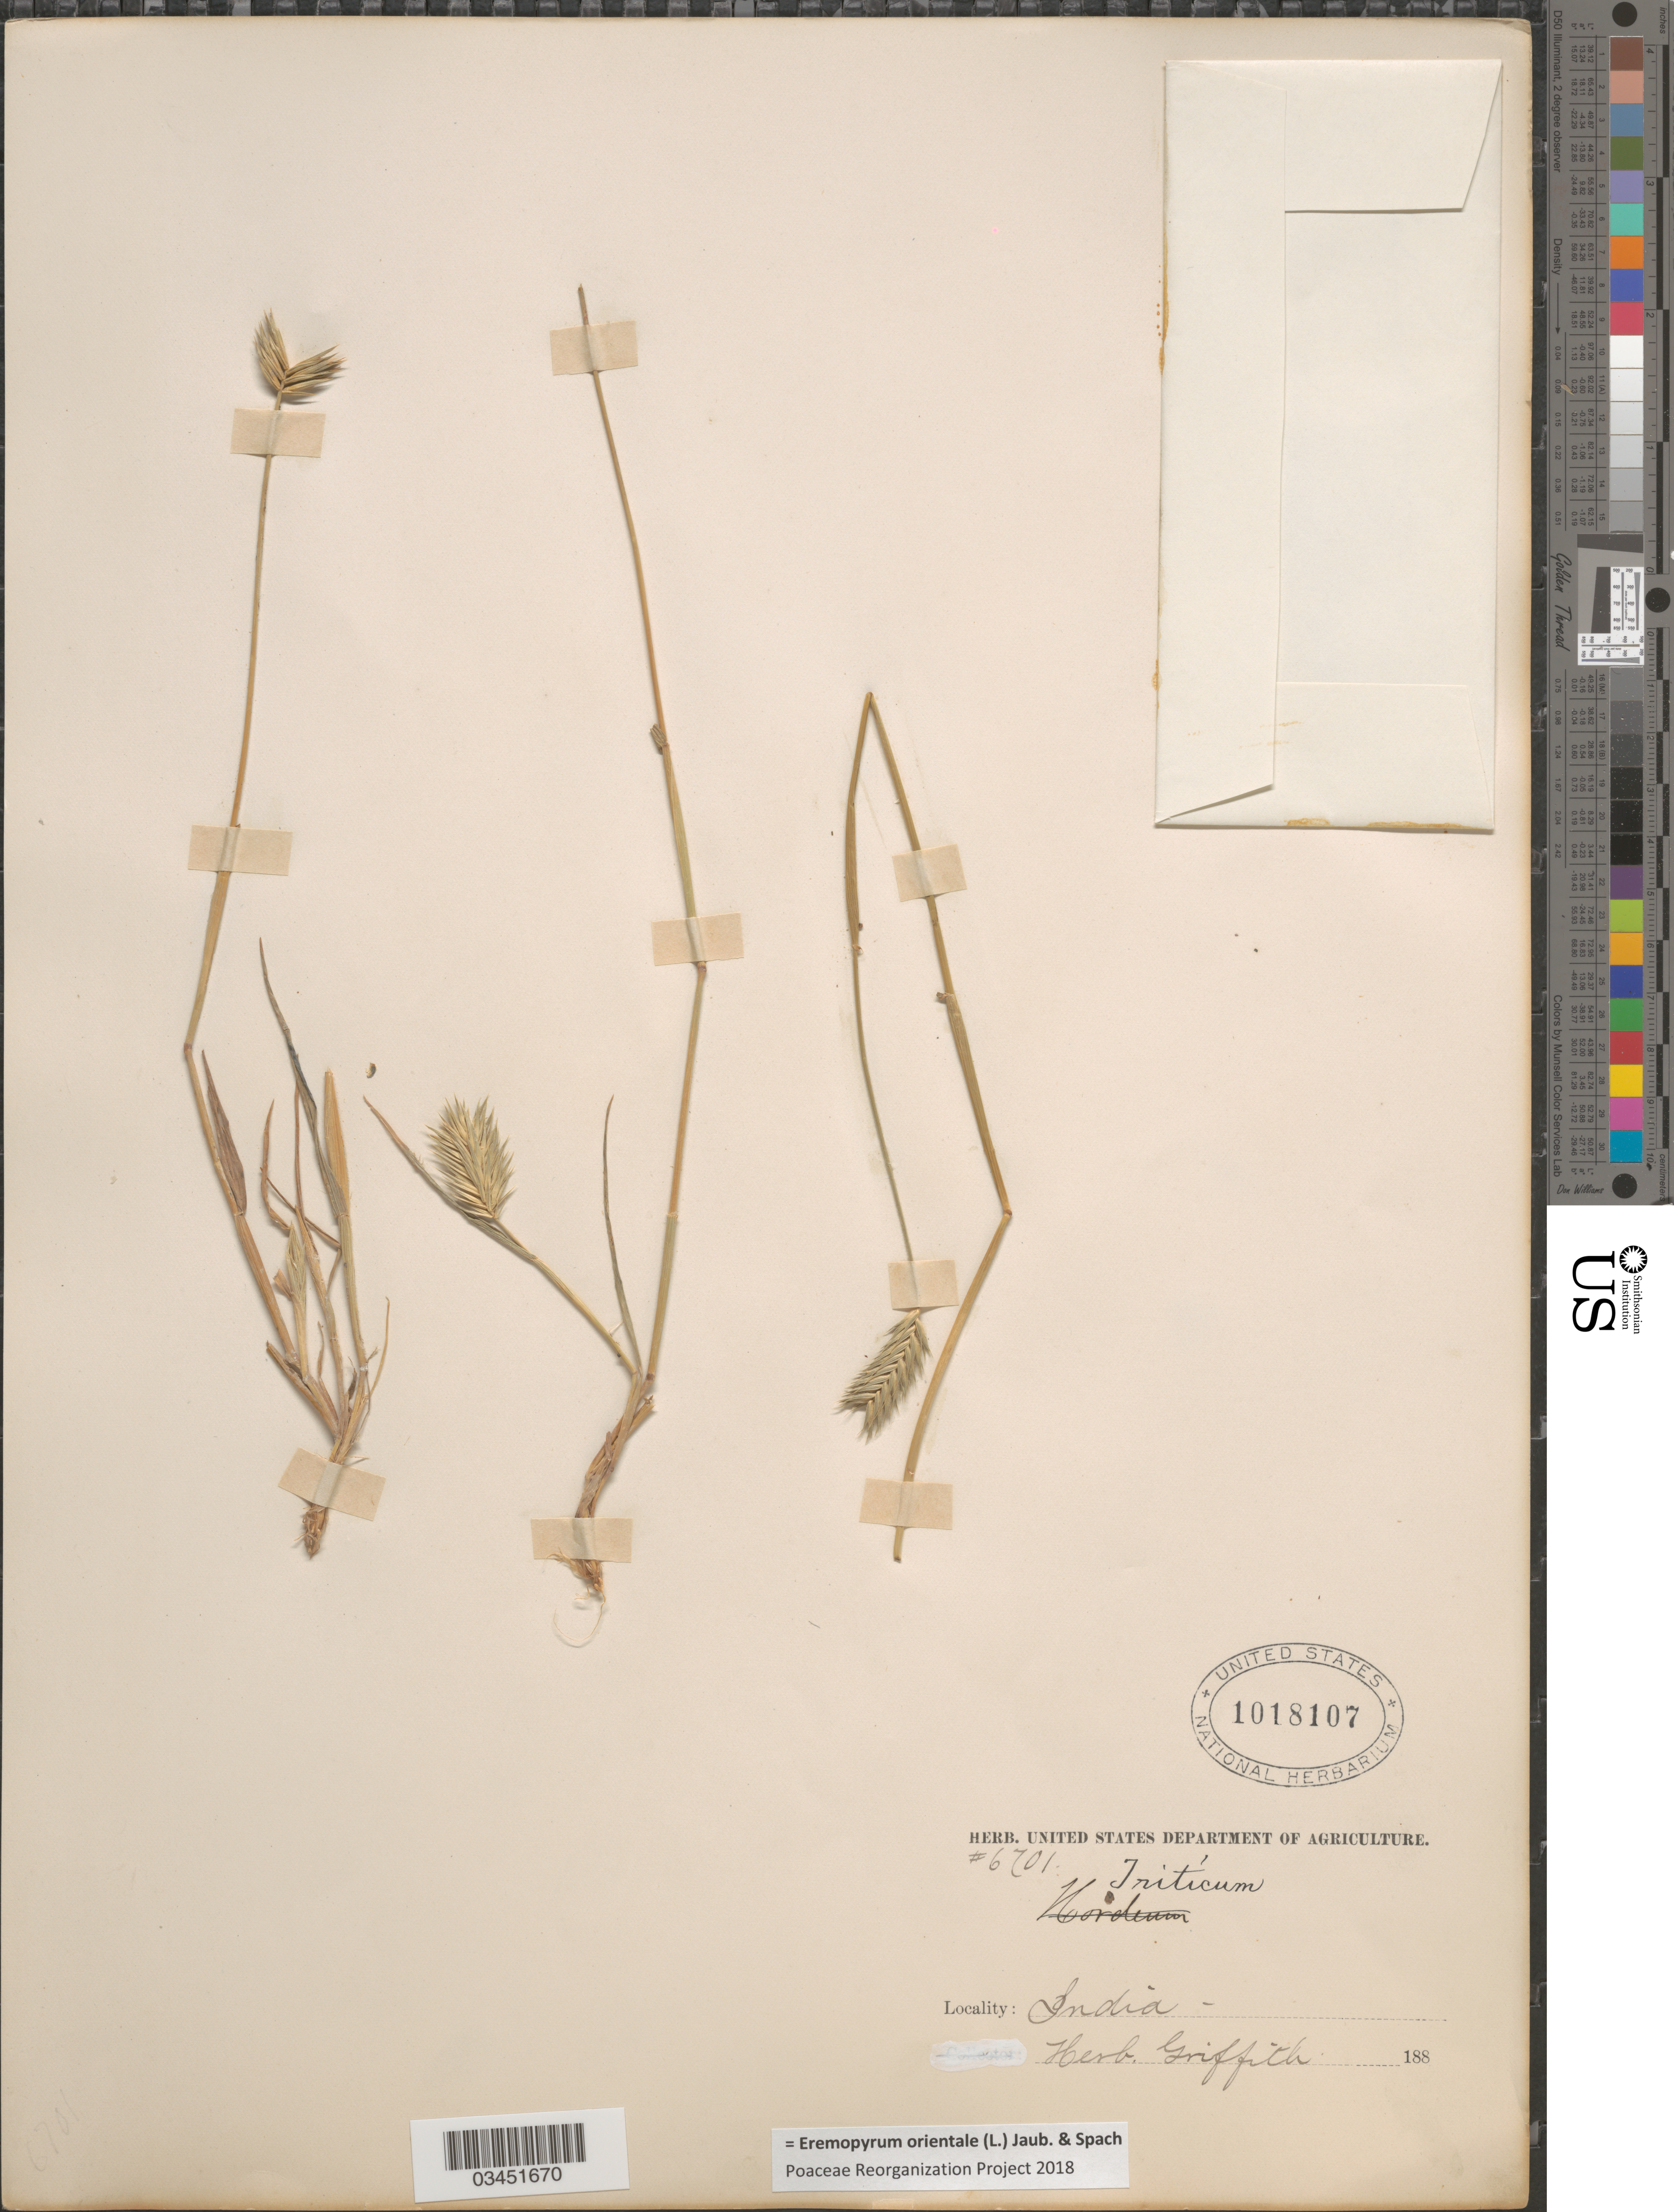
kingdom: Plantae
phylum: Tracheophyta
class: Liliopsida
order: Poales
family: Poaceae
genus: Eremopyrum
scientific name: Eremopyrum orientale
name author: (L.) Jaub. & Spach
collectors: ex herb. Griffith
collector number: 6701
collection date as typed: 188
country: India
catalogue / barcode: US 1018107